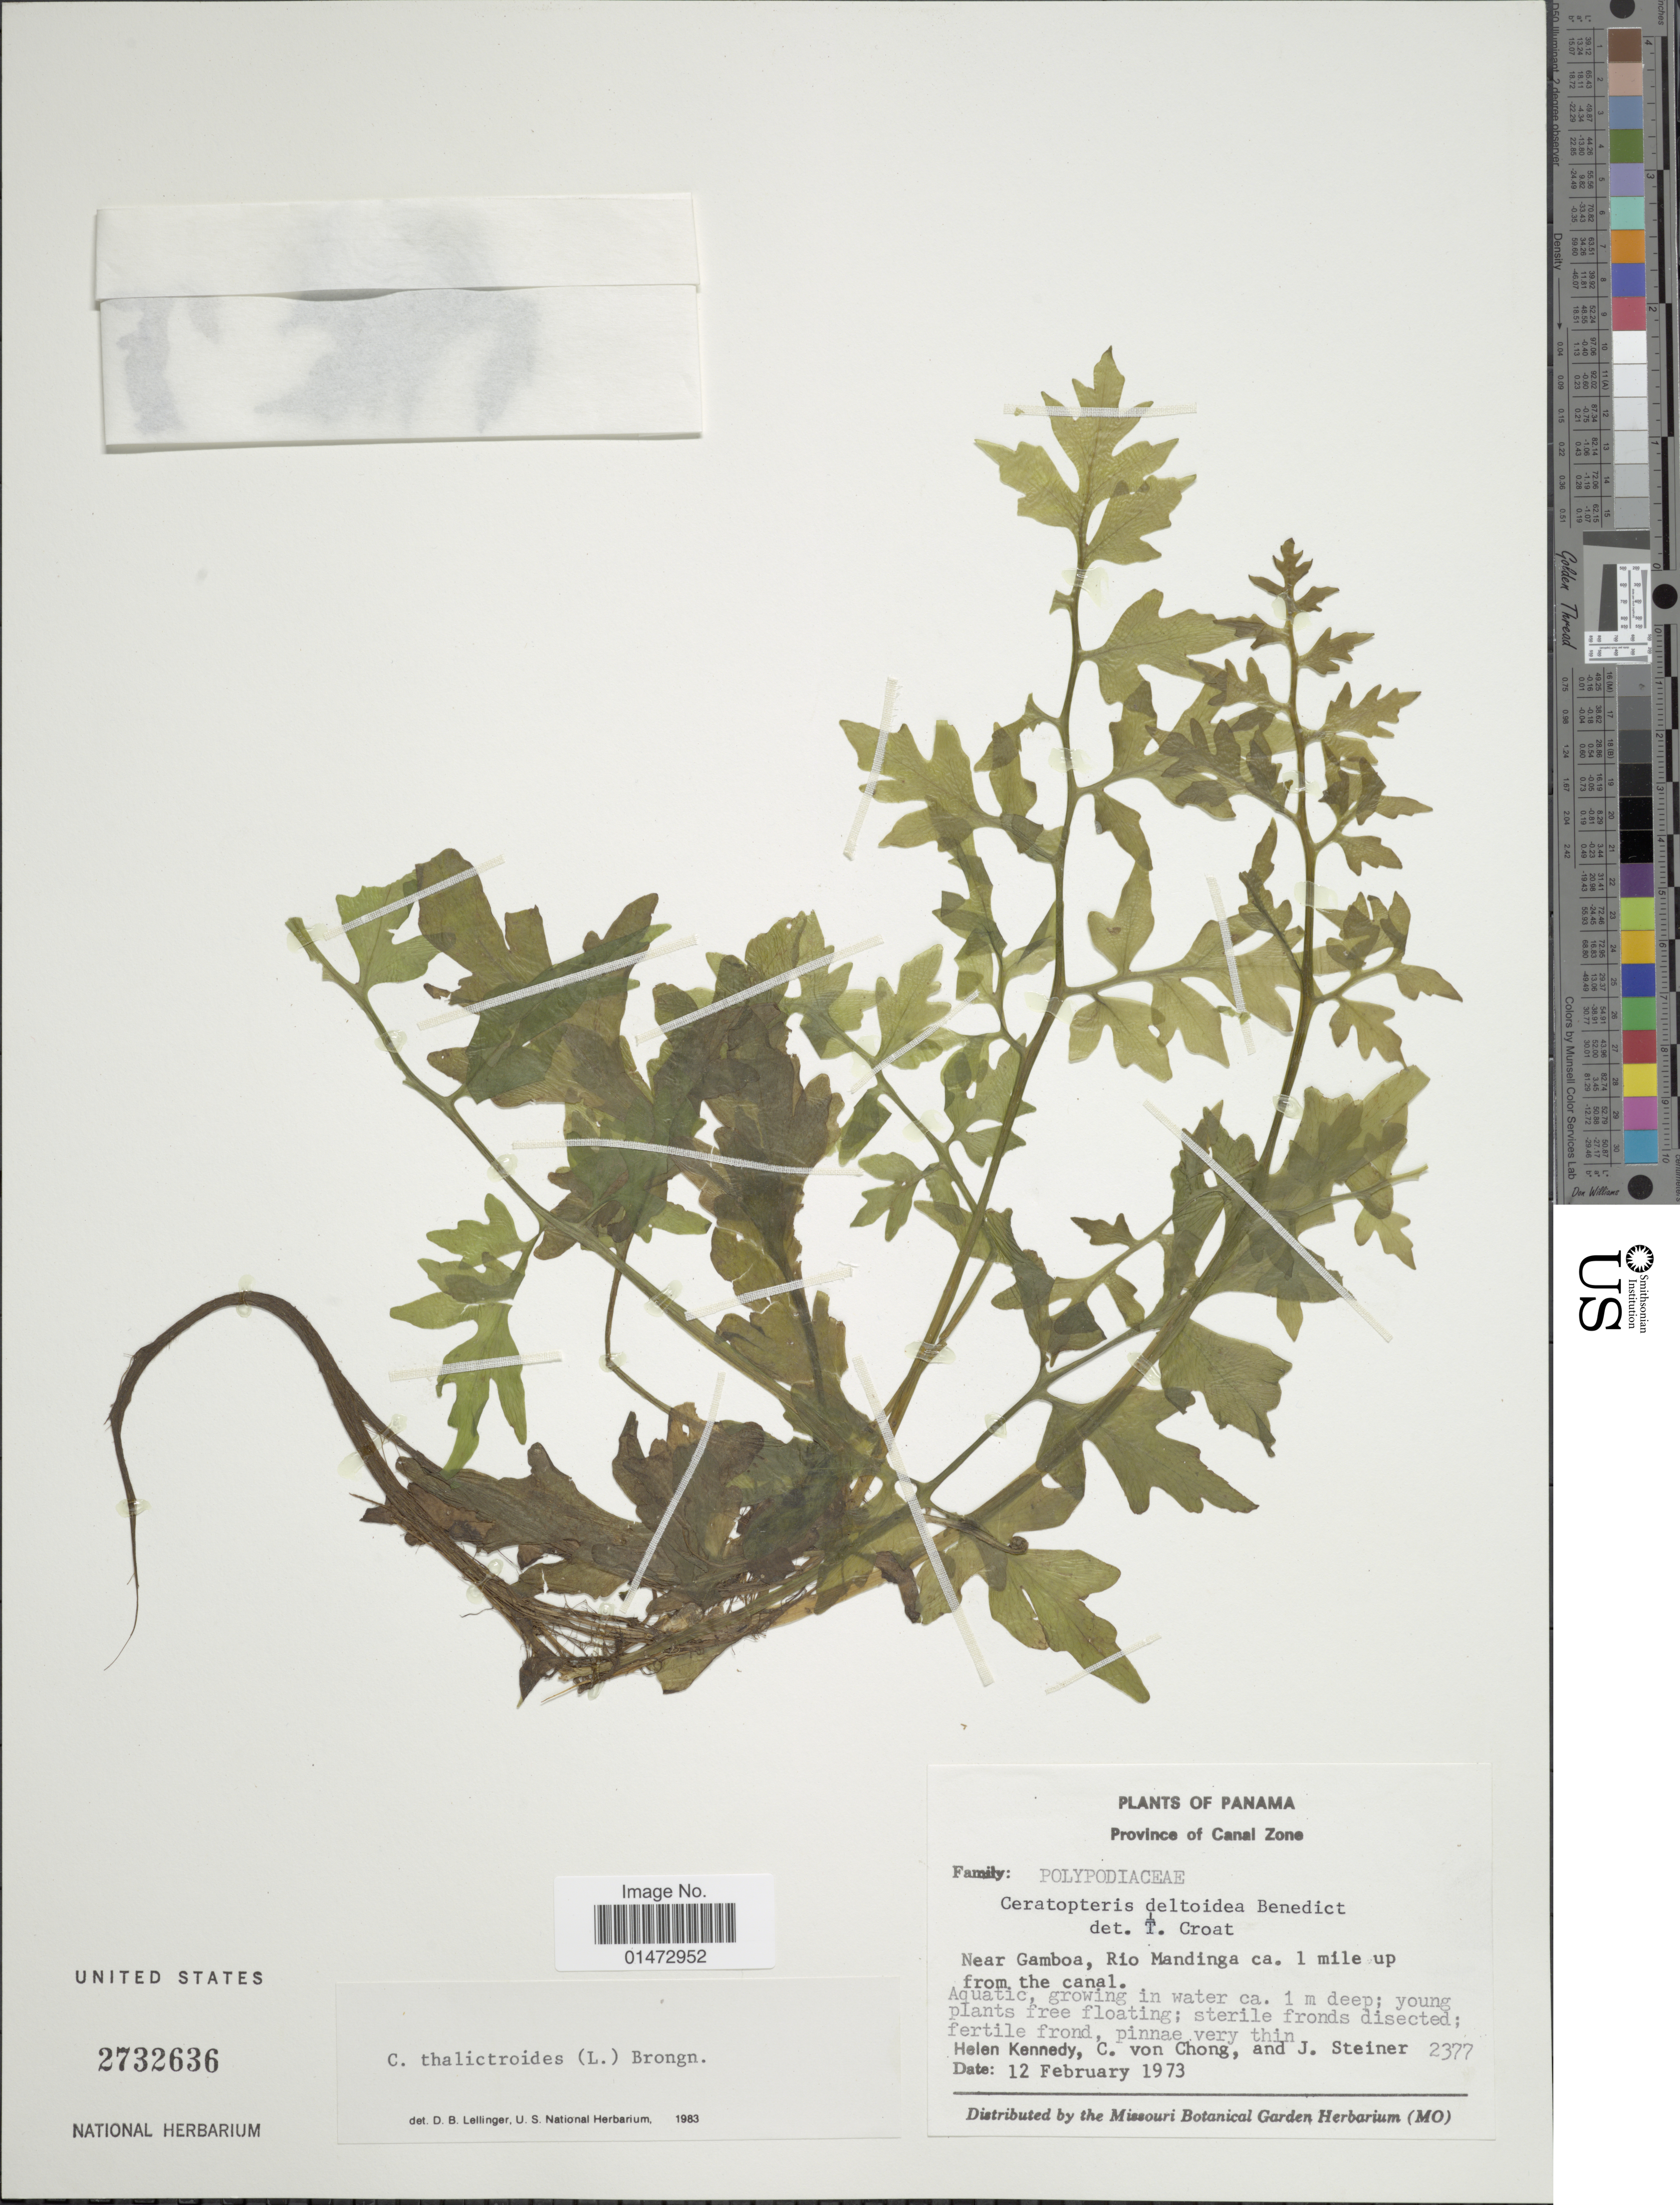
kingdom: Plantae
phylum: Tracheophyta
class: Polypodiopsida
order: Polypodiales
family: Pteridaceae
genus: Ceratopteris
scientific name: Ceratopteris thalictroides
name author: (L.) Brongn.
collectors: H. Kennedy, C. Von Chong & J. Steiner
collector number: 2377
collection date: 1973-02-12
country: Panama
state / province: Colón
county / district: Canal Zone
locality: Province of Canal Zone. Near Gamboa, Rio Mandinga ca. 1 mile up from the canal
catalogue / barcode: US 2732636